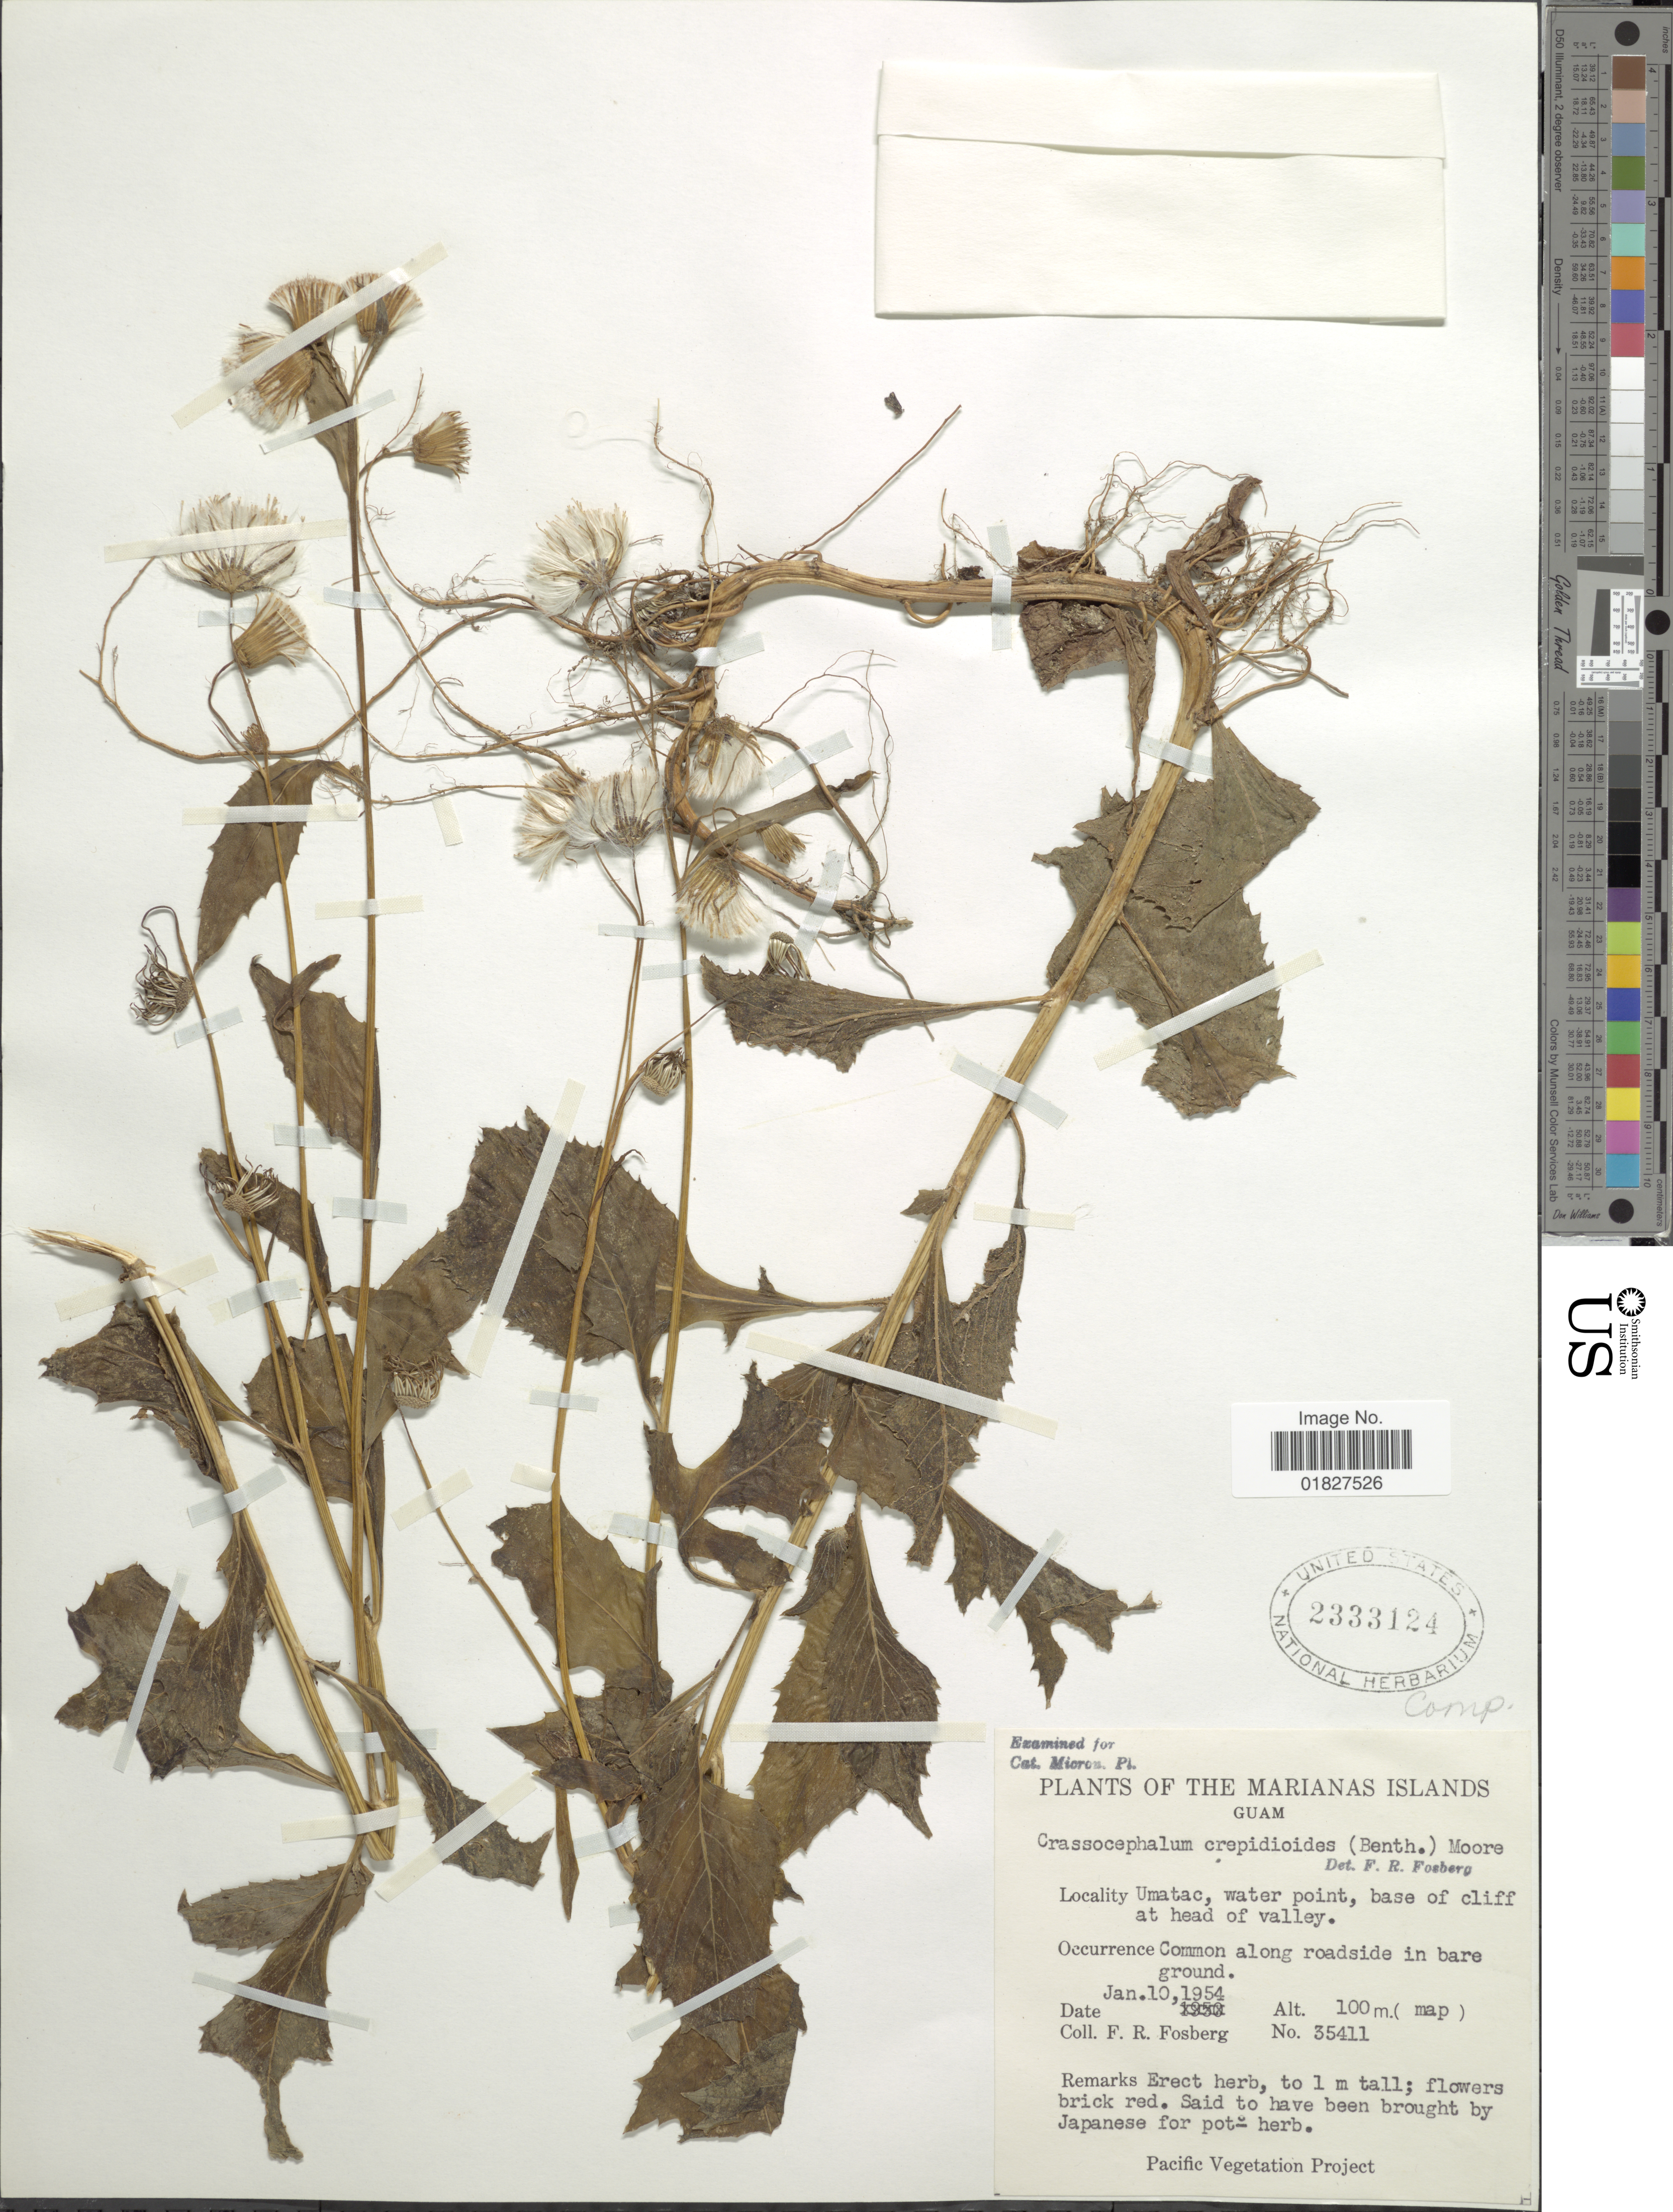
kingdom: Plantae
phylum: Tracheophyta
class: Magnoliopsida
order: Asterales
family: Asteraceae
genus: Crassocephalum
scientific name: Crassocephalum crepidioides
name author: (Benth.) S. Moore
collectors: F. R. Fosberg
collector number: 35411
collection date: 1954-01-10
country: Guam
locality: Marianas Islands, Umatac, water point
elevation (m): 100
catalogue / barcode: US 2333124